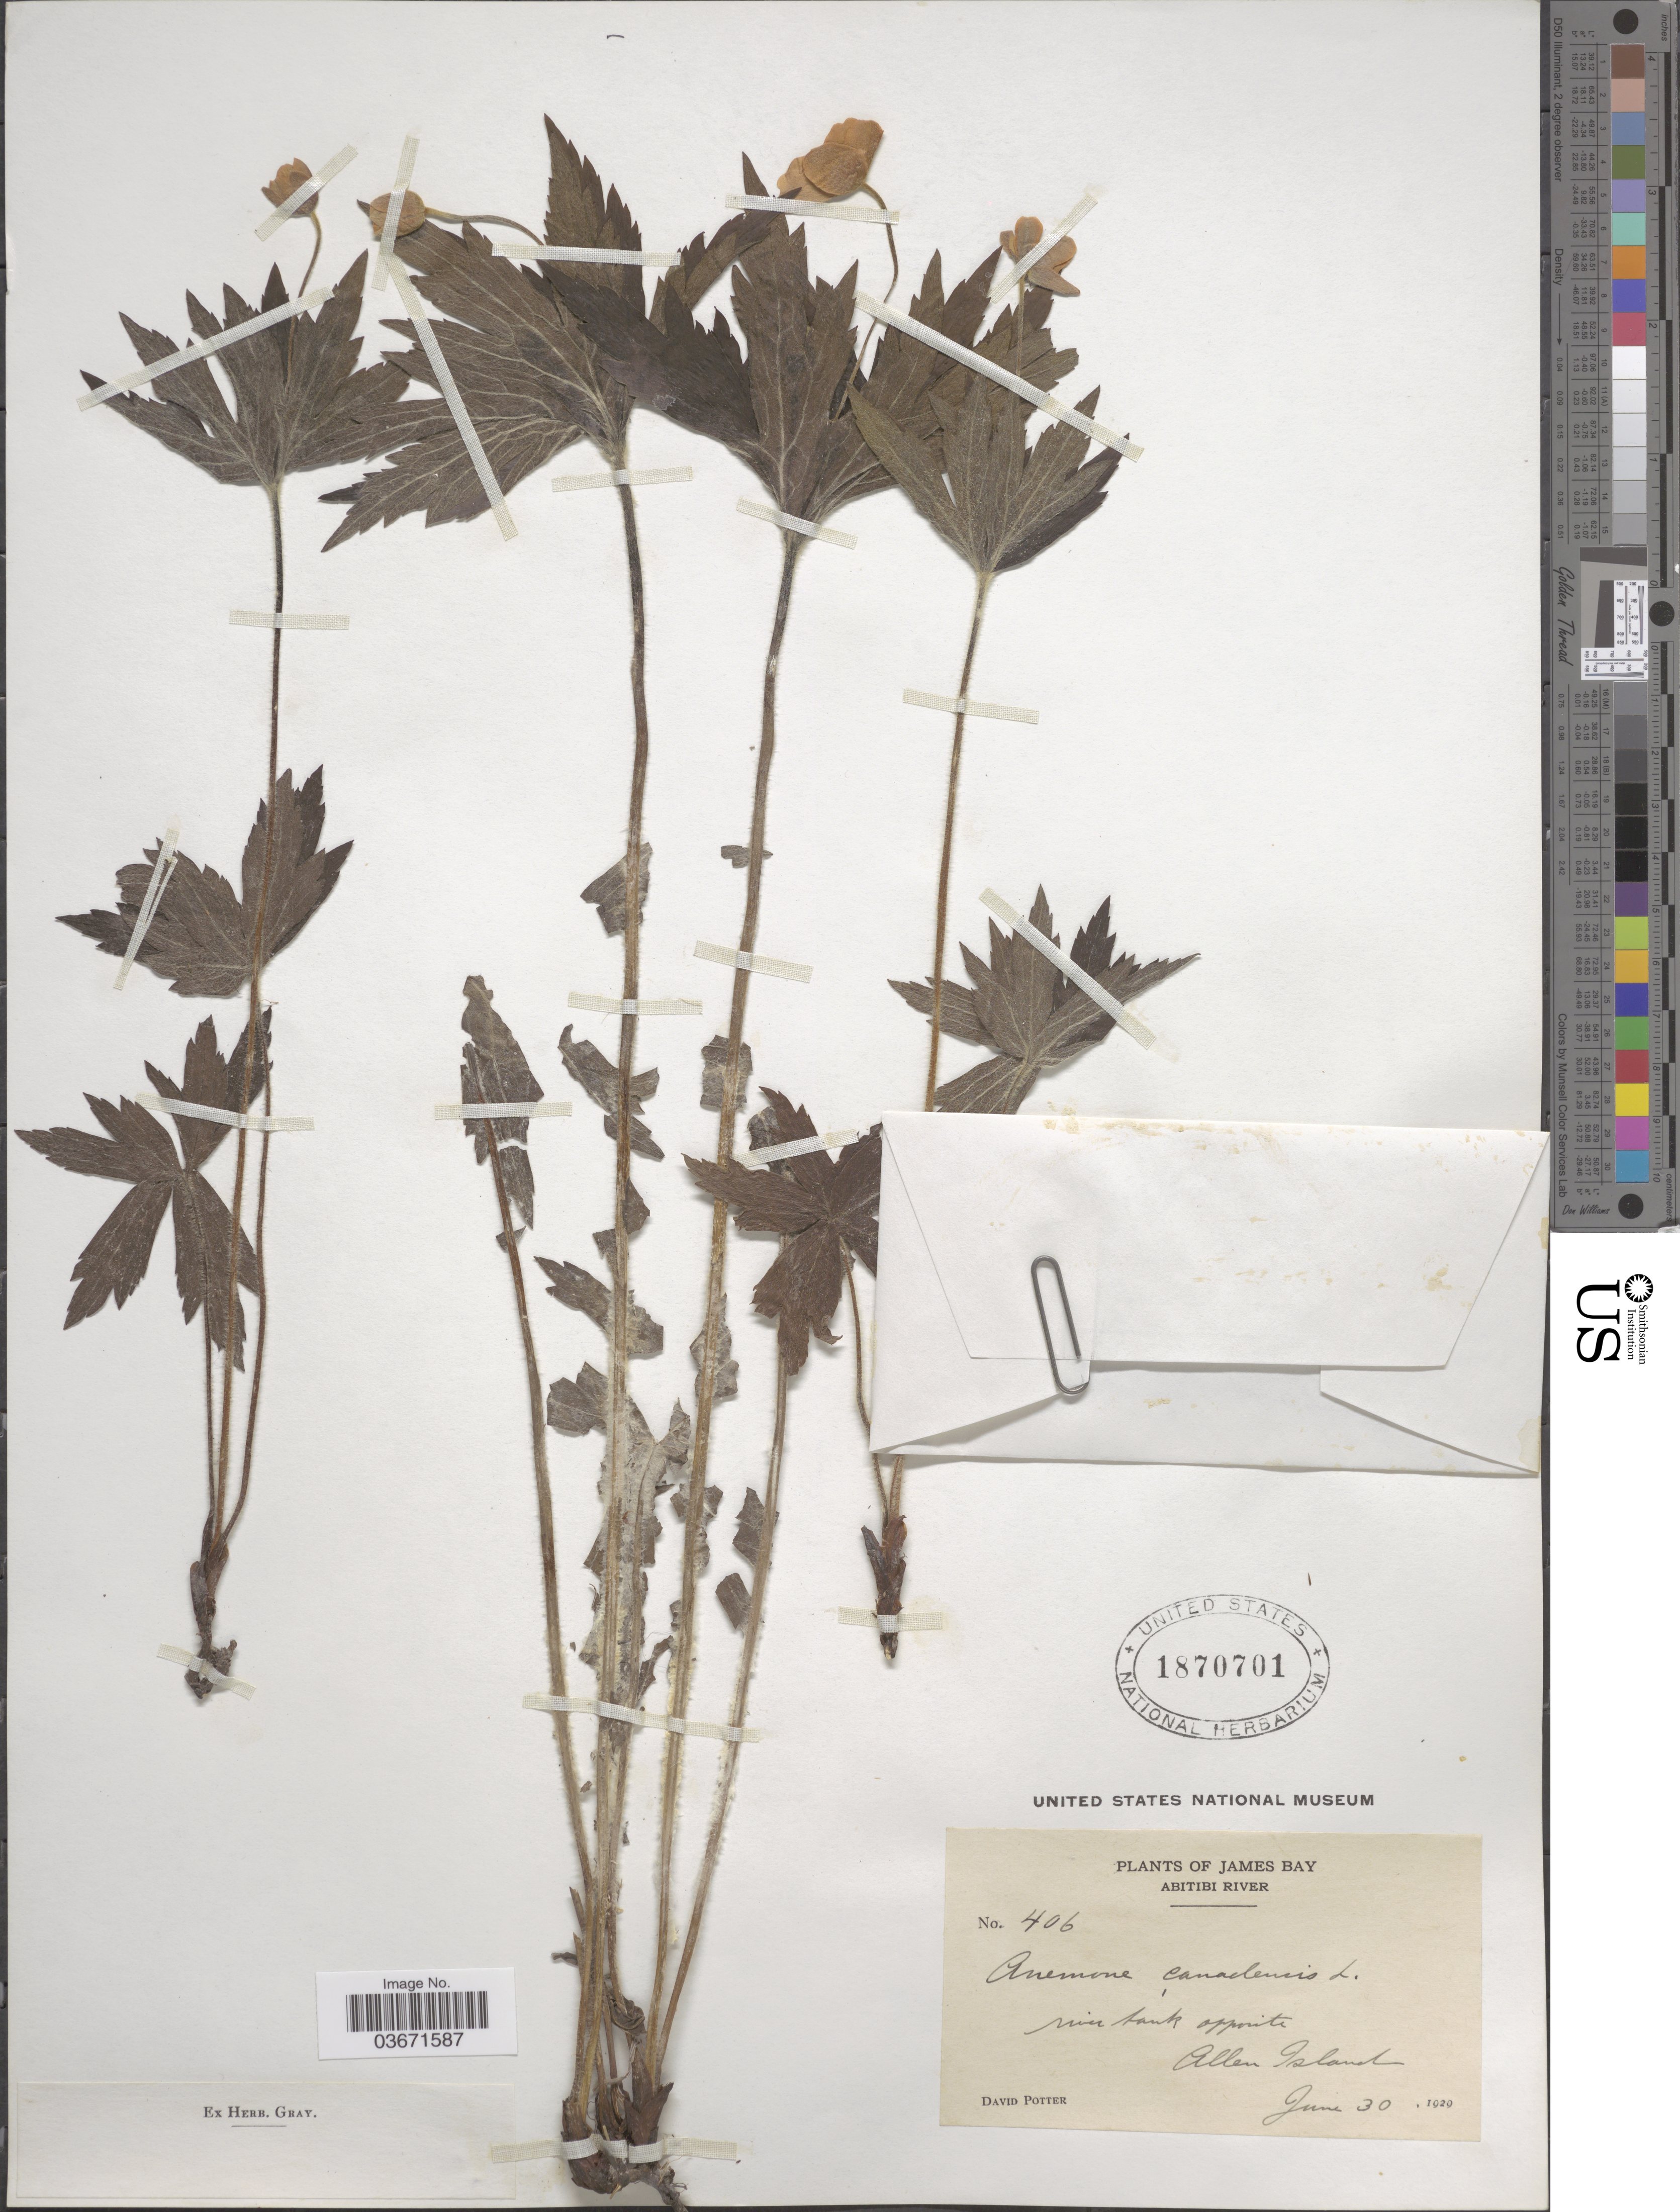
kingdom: Plantae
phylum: Tracheophyta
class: Magnoliopsida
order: Ranunculales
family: Ranunculaceae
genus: Anemone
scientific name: Anemone canadensis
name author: L.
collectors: D. Potter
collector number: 406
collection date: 1929-06-30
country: Canada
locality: James Bay. Abitibi River. Allen Island.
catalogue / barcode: US 1870701